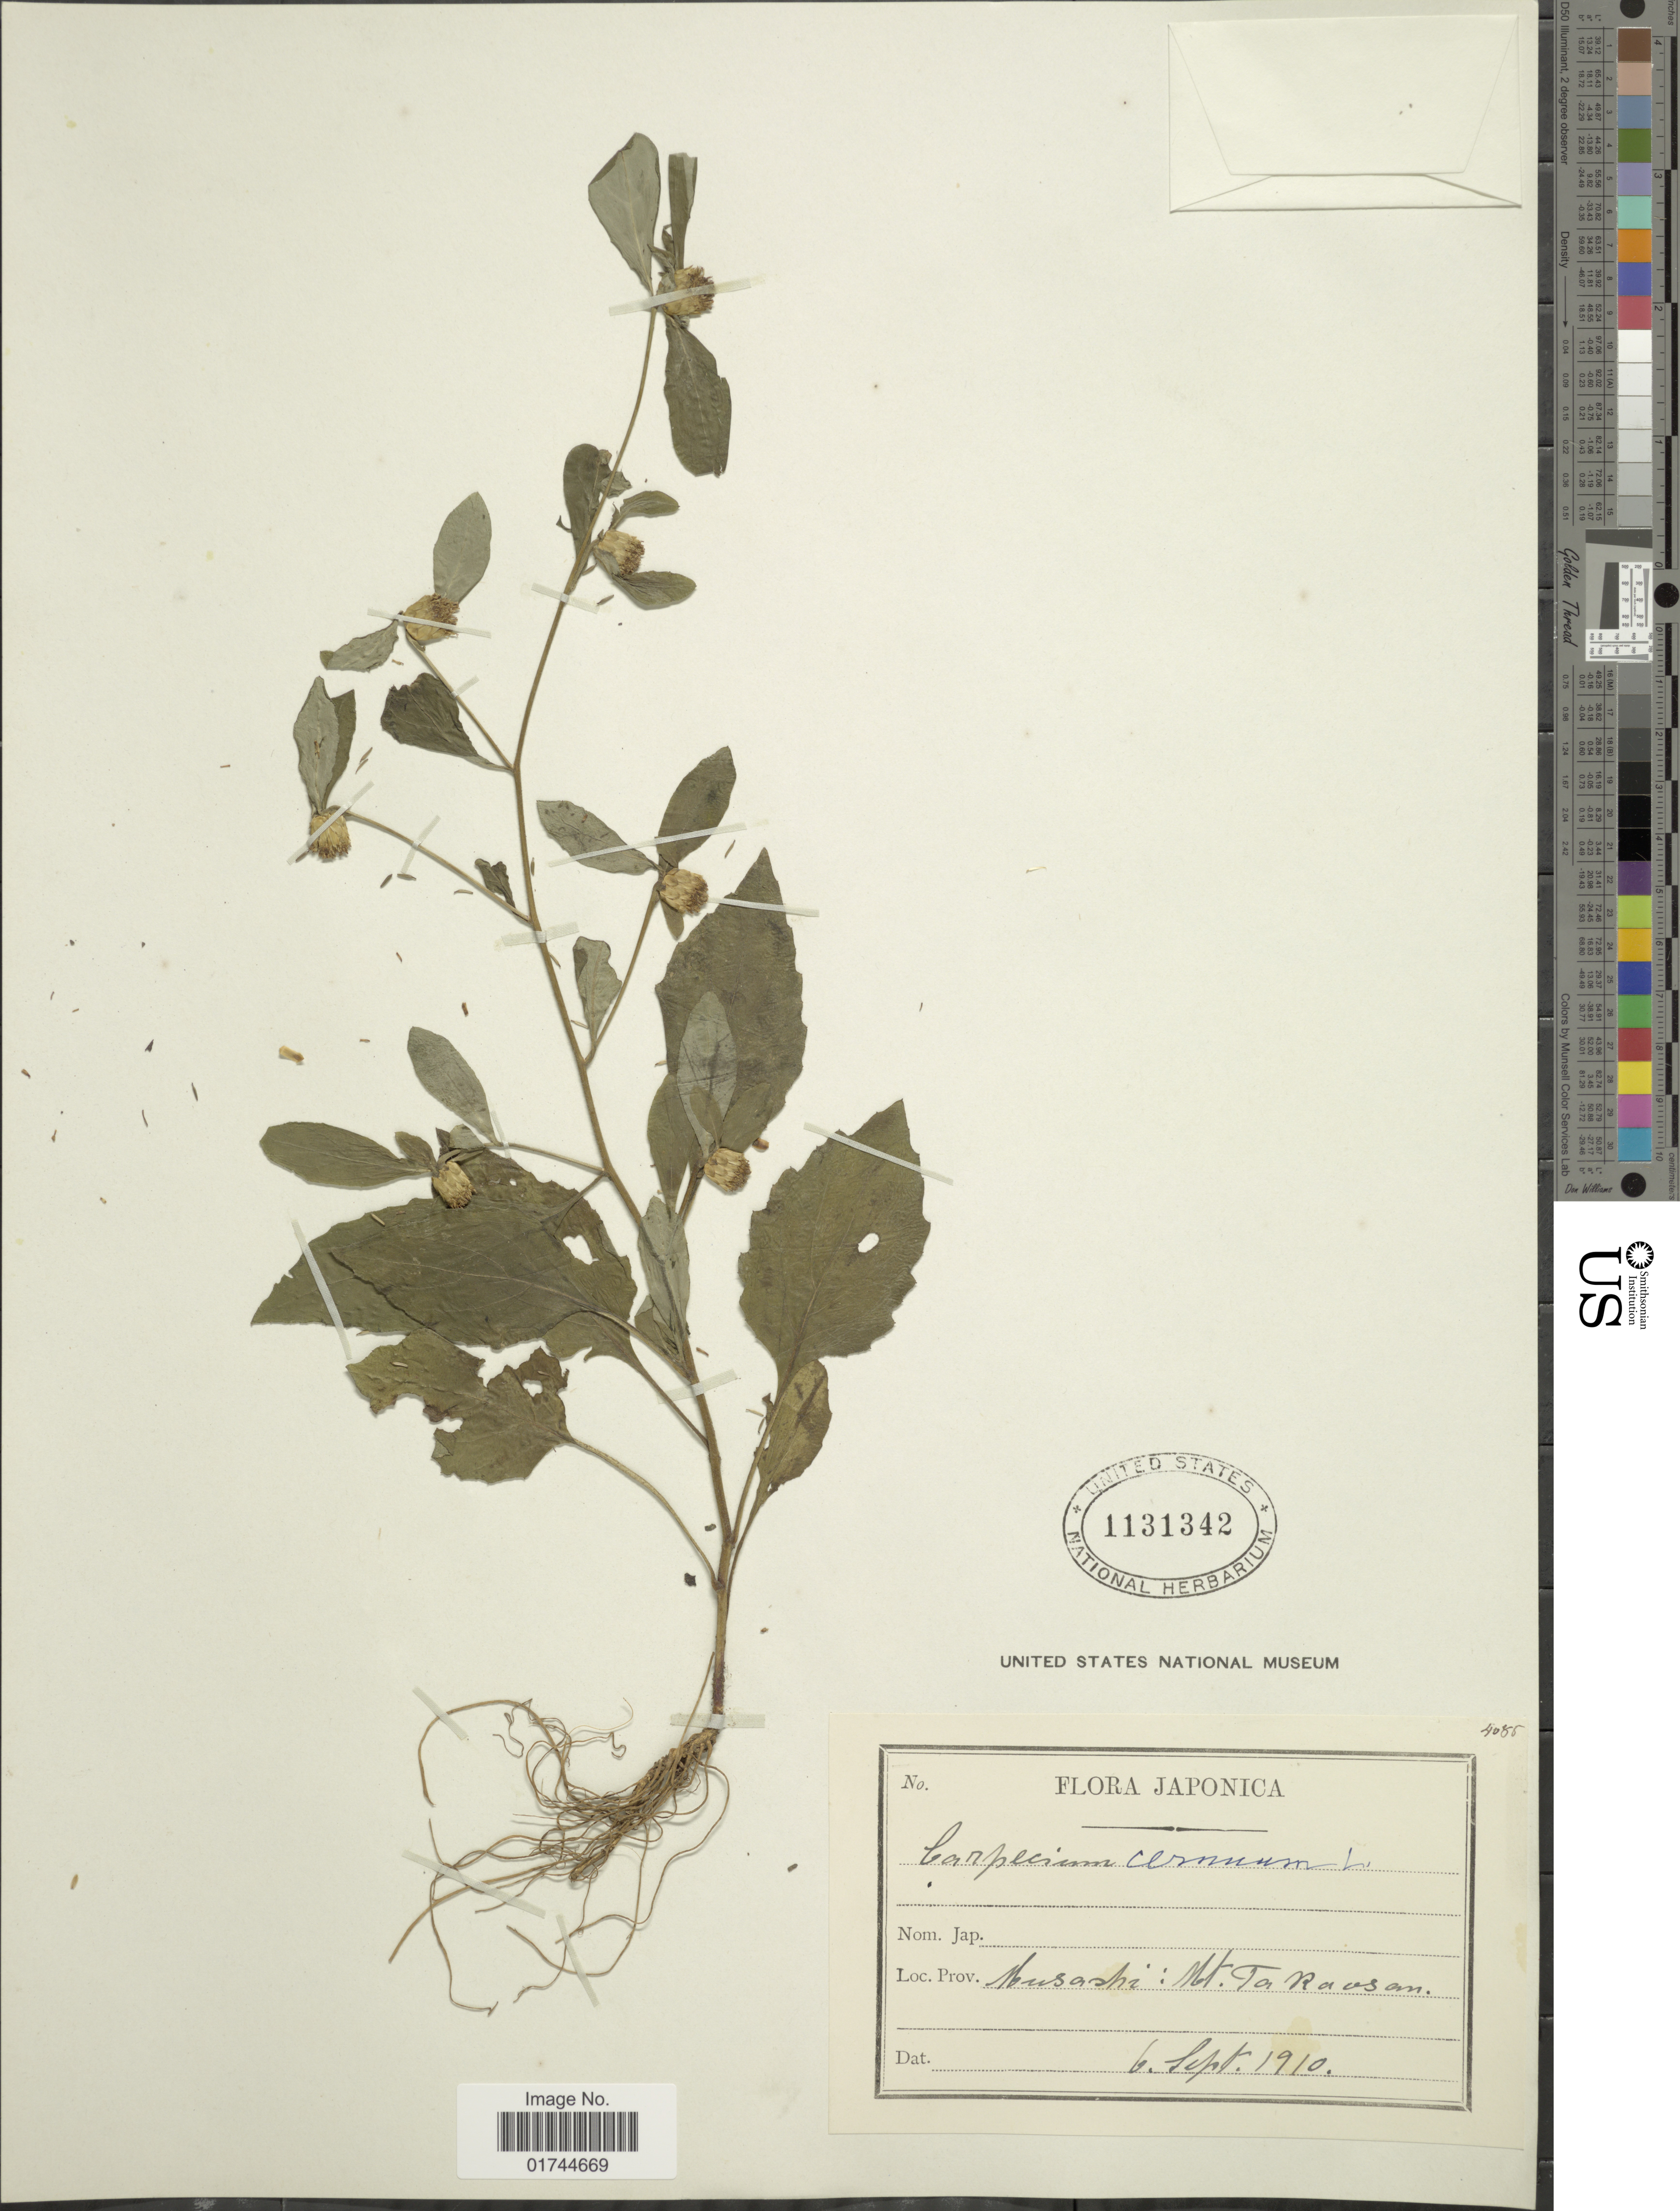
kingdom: Plantae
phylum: Tracheophyta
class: Magnoliopsida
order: Asterales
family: Asteraceae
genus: Carpesium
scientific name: Carpesium cernum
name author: L.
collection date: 1910-09-06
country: Japan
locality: Japonica, Musashi: Mt. Takaosan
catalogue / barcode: US 1131342